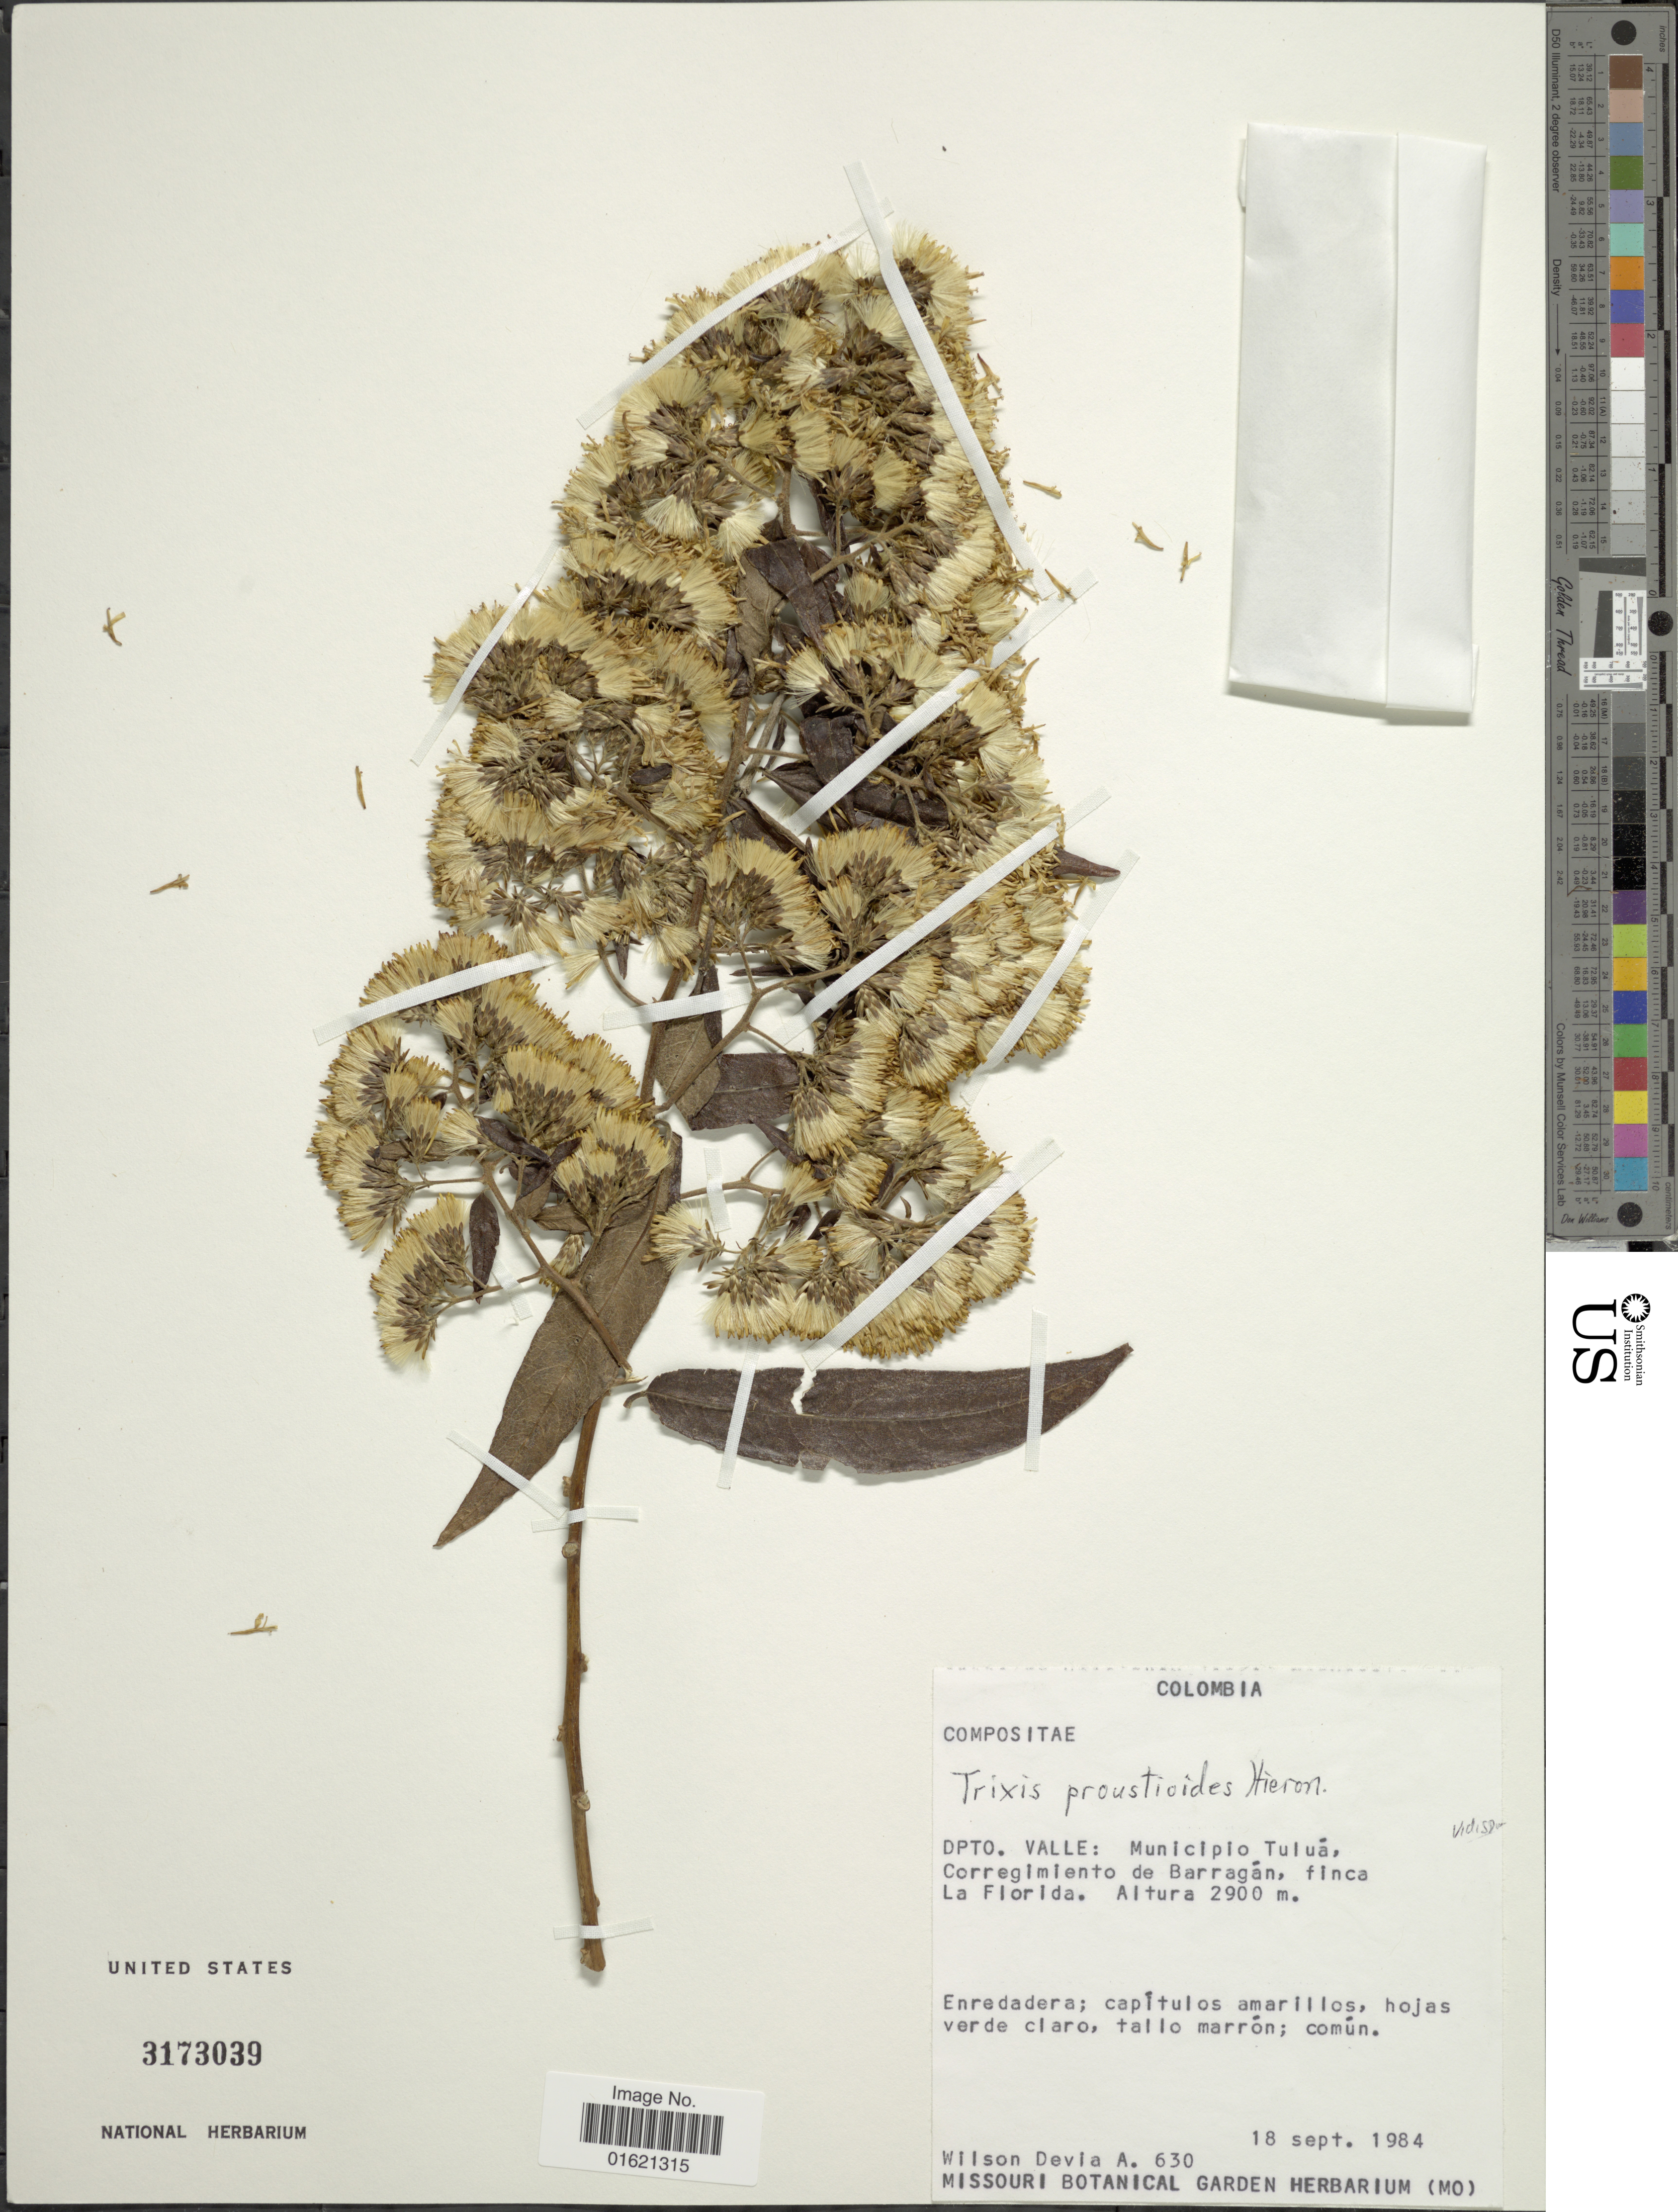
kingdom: Plantae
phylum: Tracheophyta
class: Magnoliopsida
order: Asterales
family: Asteraceae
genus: Trixis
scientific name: Trixis proustioides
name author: Hieron.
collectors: W. Devia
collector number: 630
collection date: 1984-09-18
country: Colombia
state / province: Valle del Cauca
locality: Dpto. Valle: Municipio Tulua, Corregimientoi de Barrangan, finca La Florida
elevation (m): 2900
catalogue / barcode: US 3173039